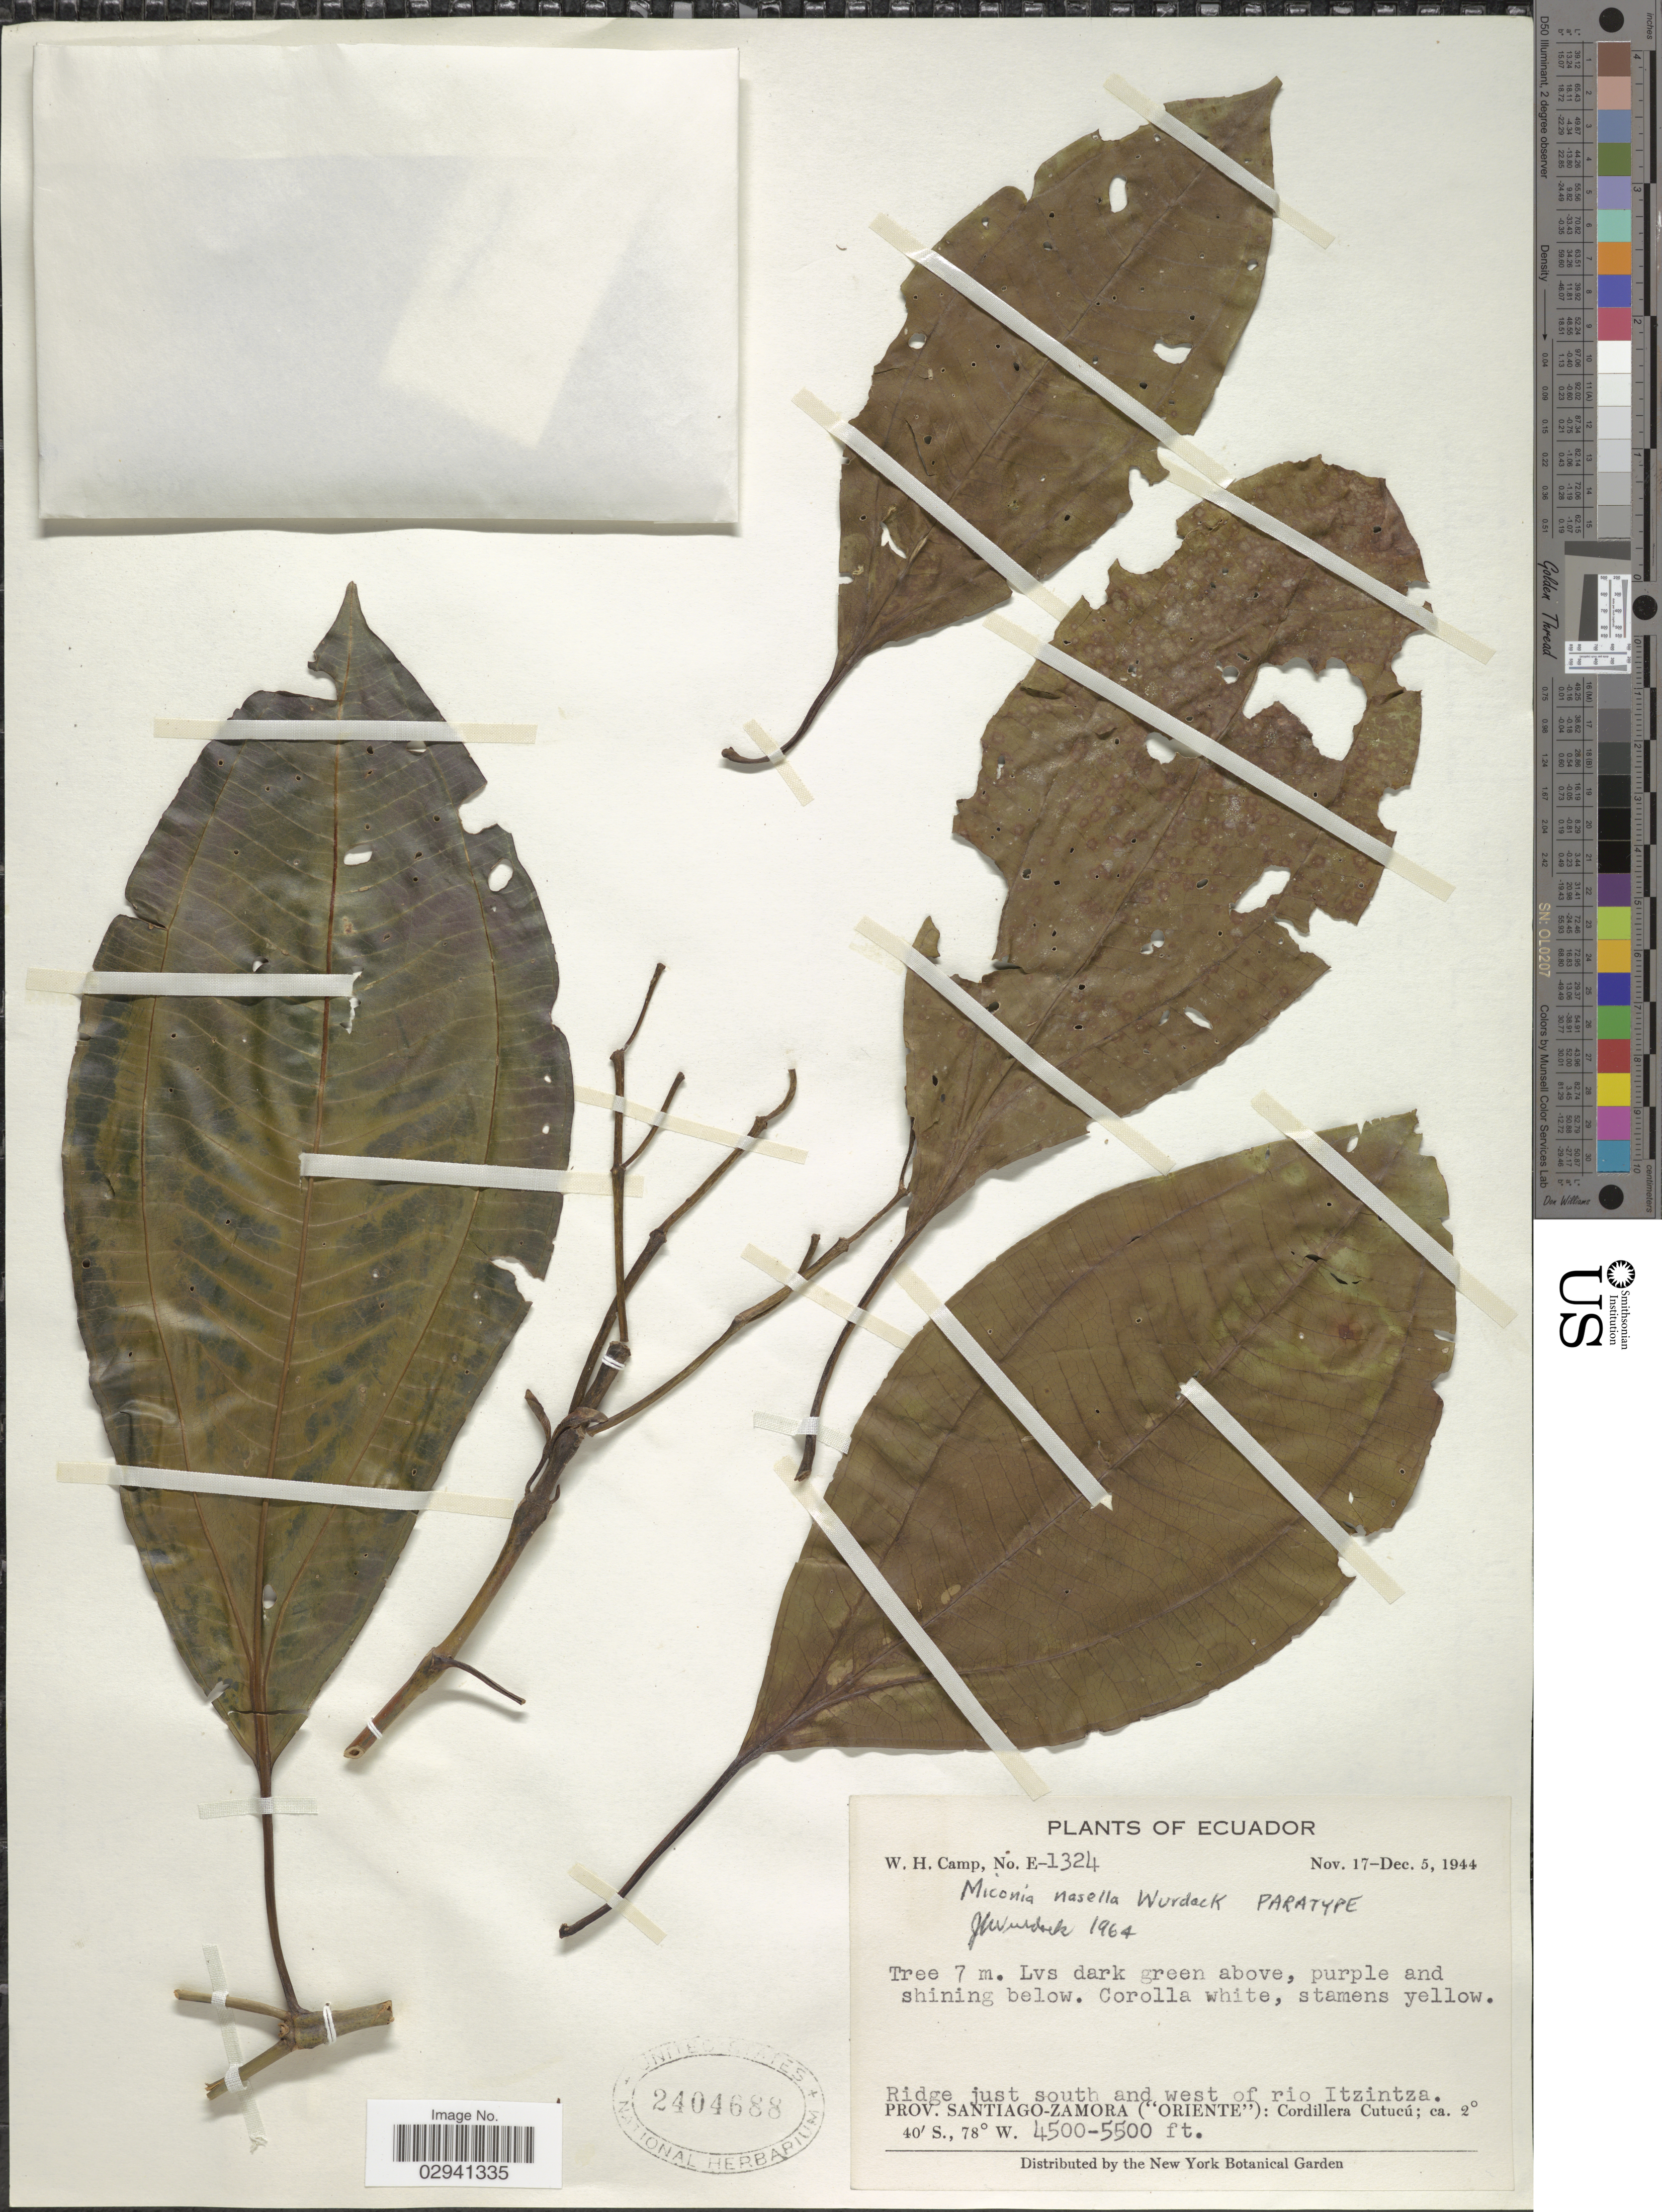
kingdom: Plantae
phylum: Tracheophyta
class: Magnoliopsida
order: Myrtales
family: Melastomataceae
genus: Miconia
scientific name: Miconia nasella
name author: Wurdack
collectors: W. H. Camp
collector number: E-1324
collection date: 1944-11-17/1944-12-05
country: Ecuador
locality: Ridge just south and west of rio Itzintza. Prov. Santiago-Zamora ("Oriente"): Cordillera Cutucú.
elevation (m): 1372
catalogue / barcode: US 2404688